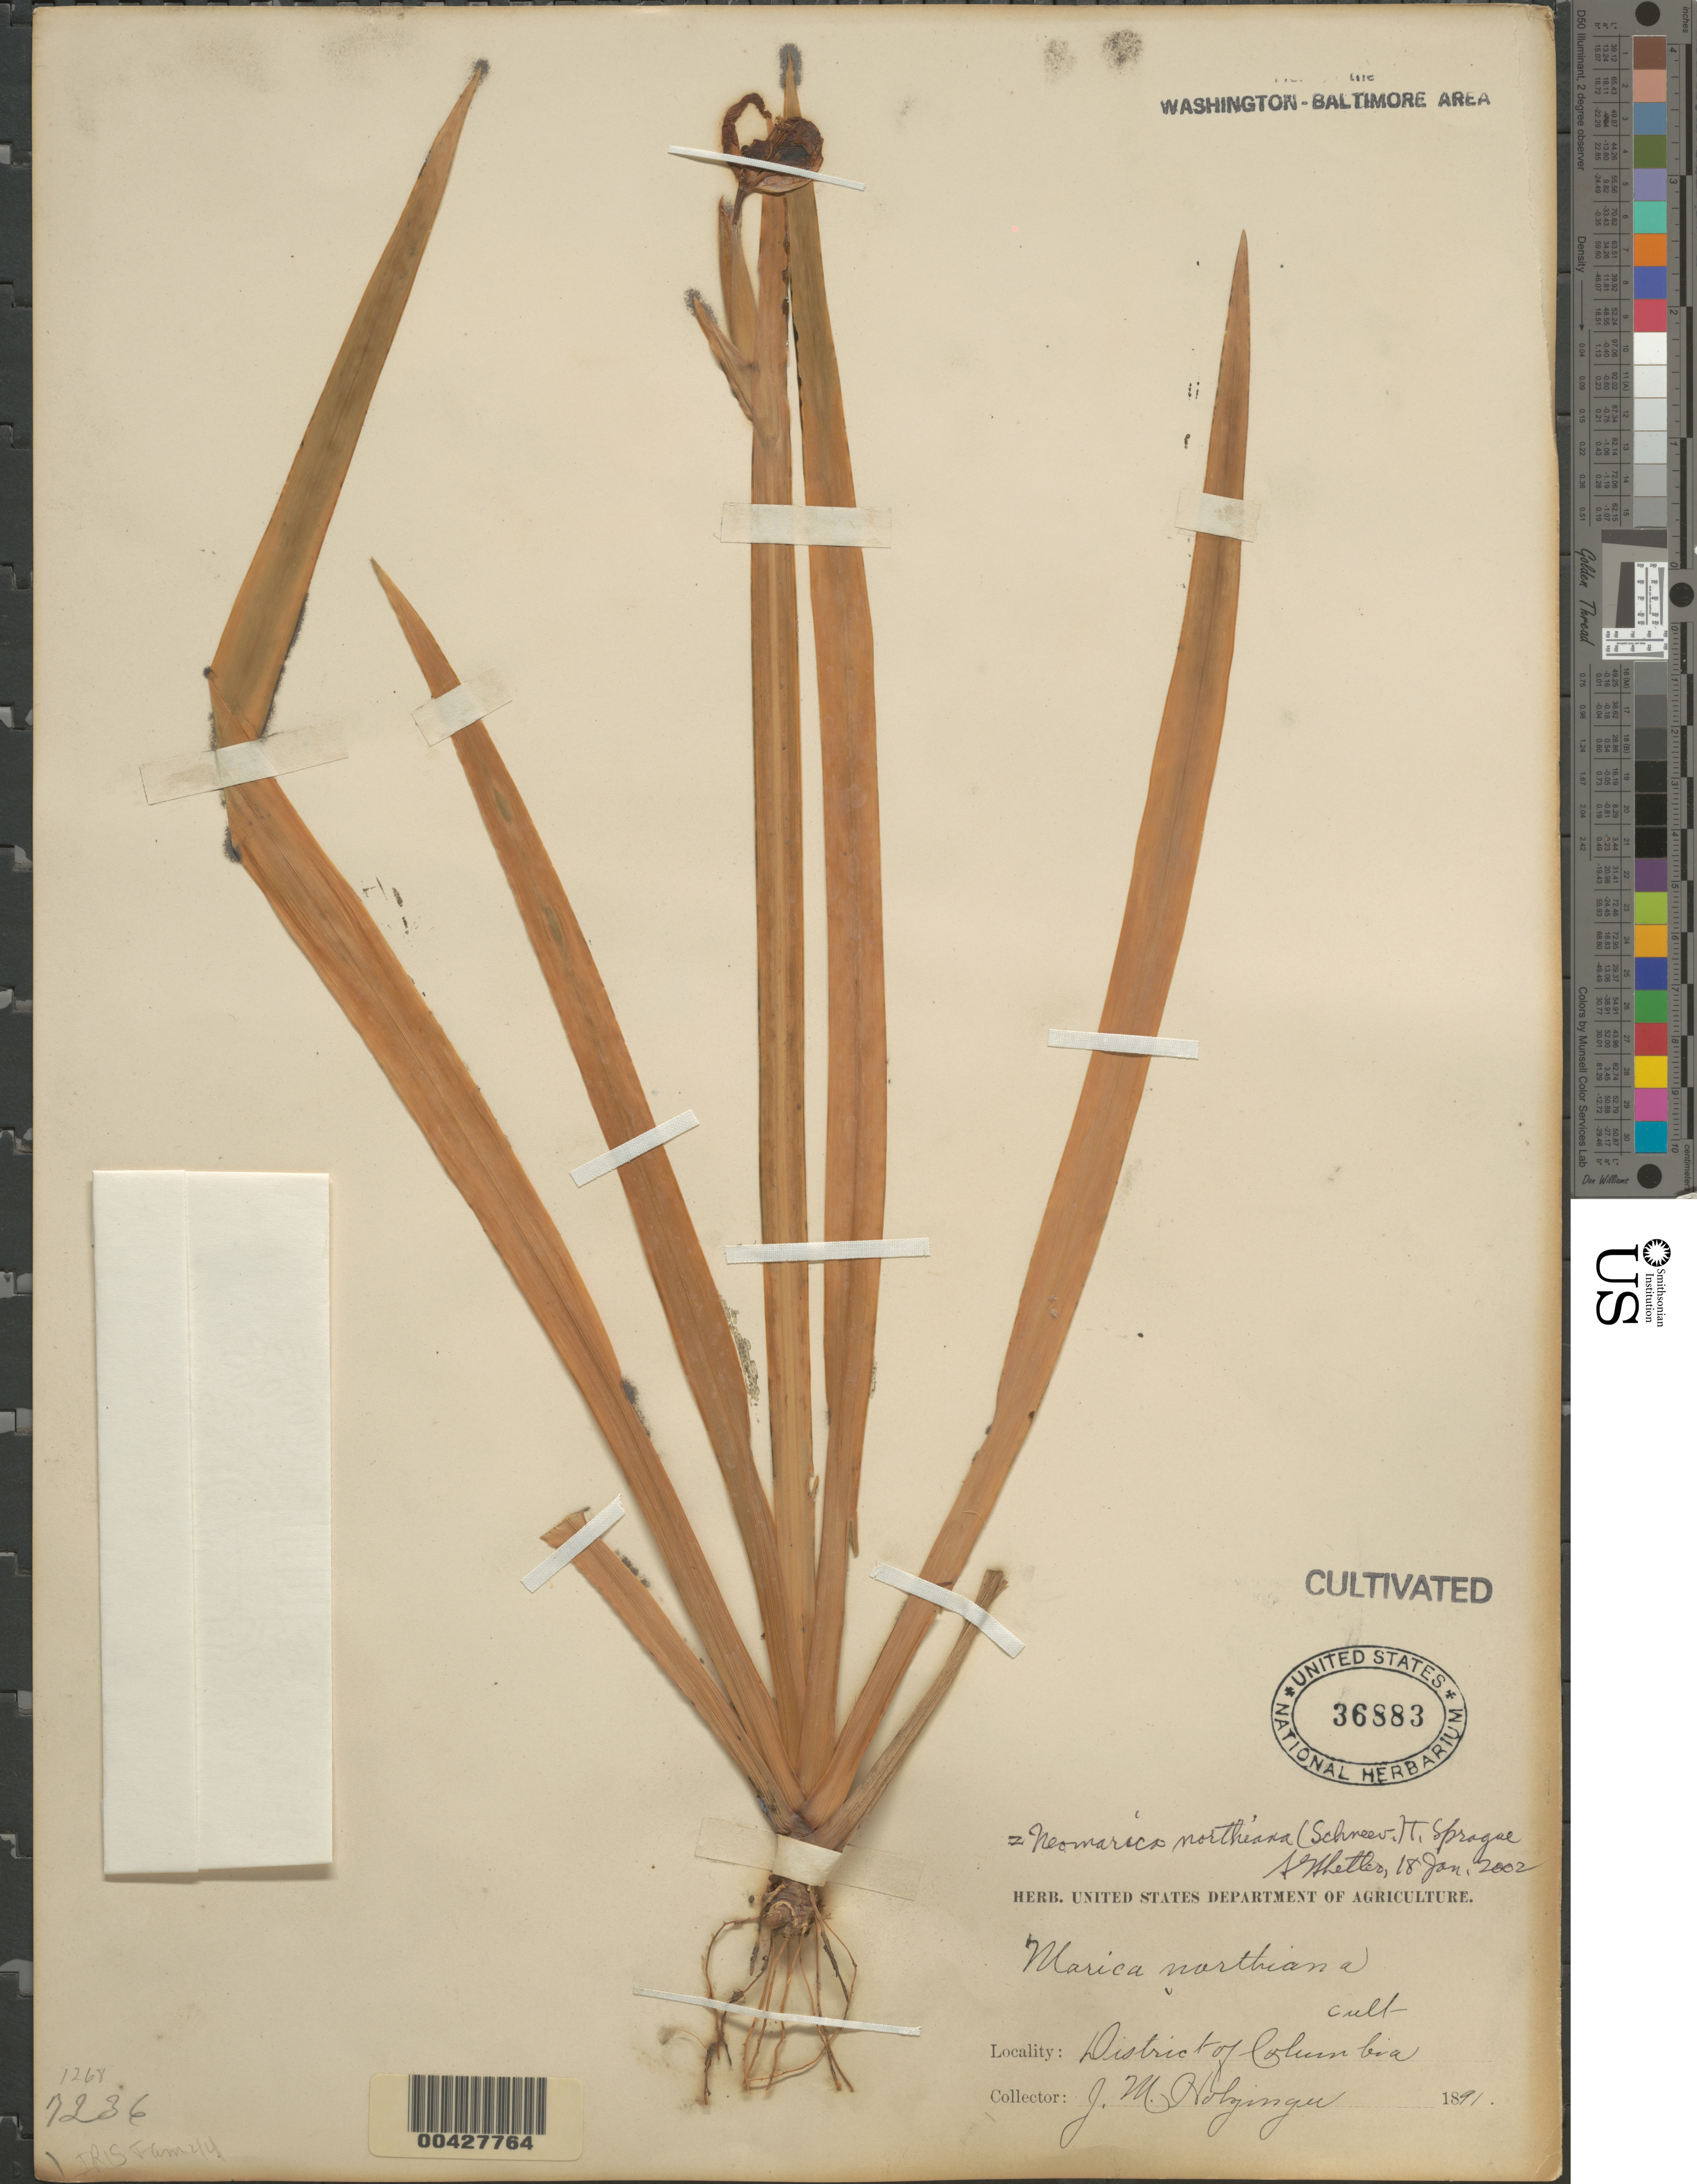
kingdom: Plantae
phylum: Tracheophyta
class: Liliopsida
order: Asparagales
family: Iridaceae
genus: Neomarica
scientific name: Neomarica northiana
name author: (Schneev.) Sprague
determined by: Shetler, Stanwyn G., (US), NMNH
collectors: J. M. Holzinger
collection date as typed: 1891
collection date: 1891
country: United States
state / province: District of Columbia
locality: Washington D.C.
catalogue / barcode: US 36883